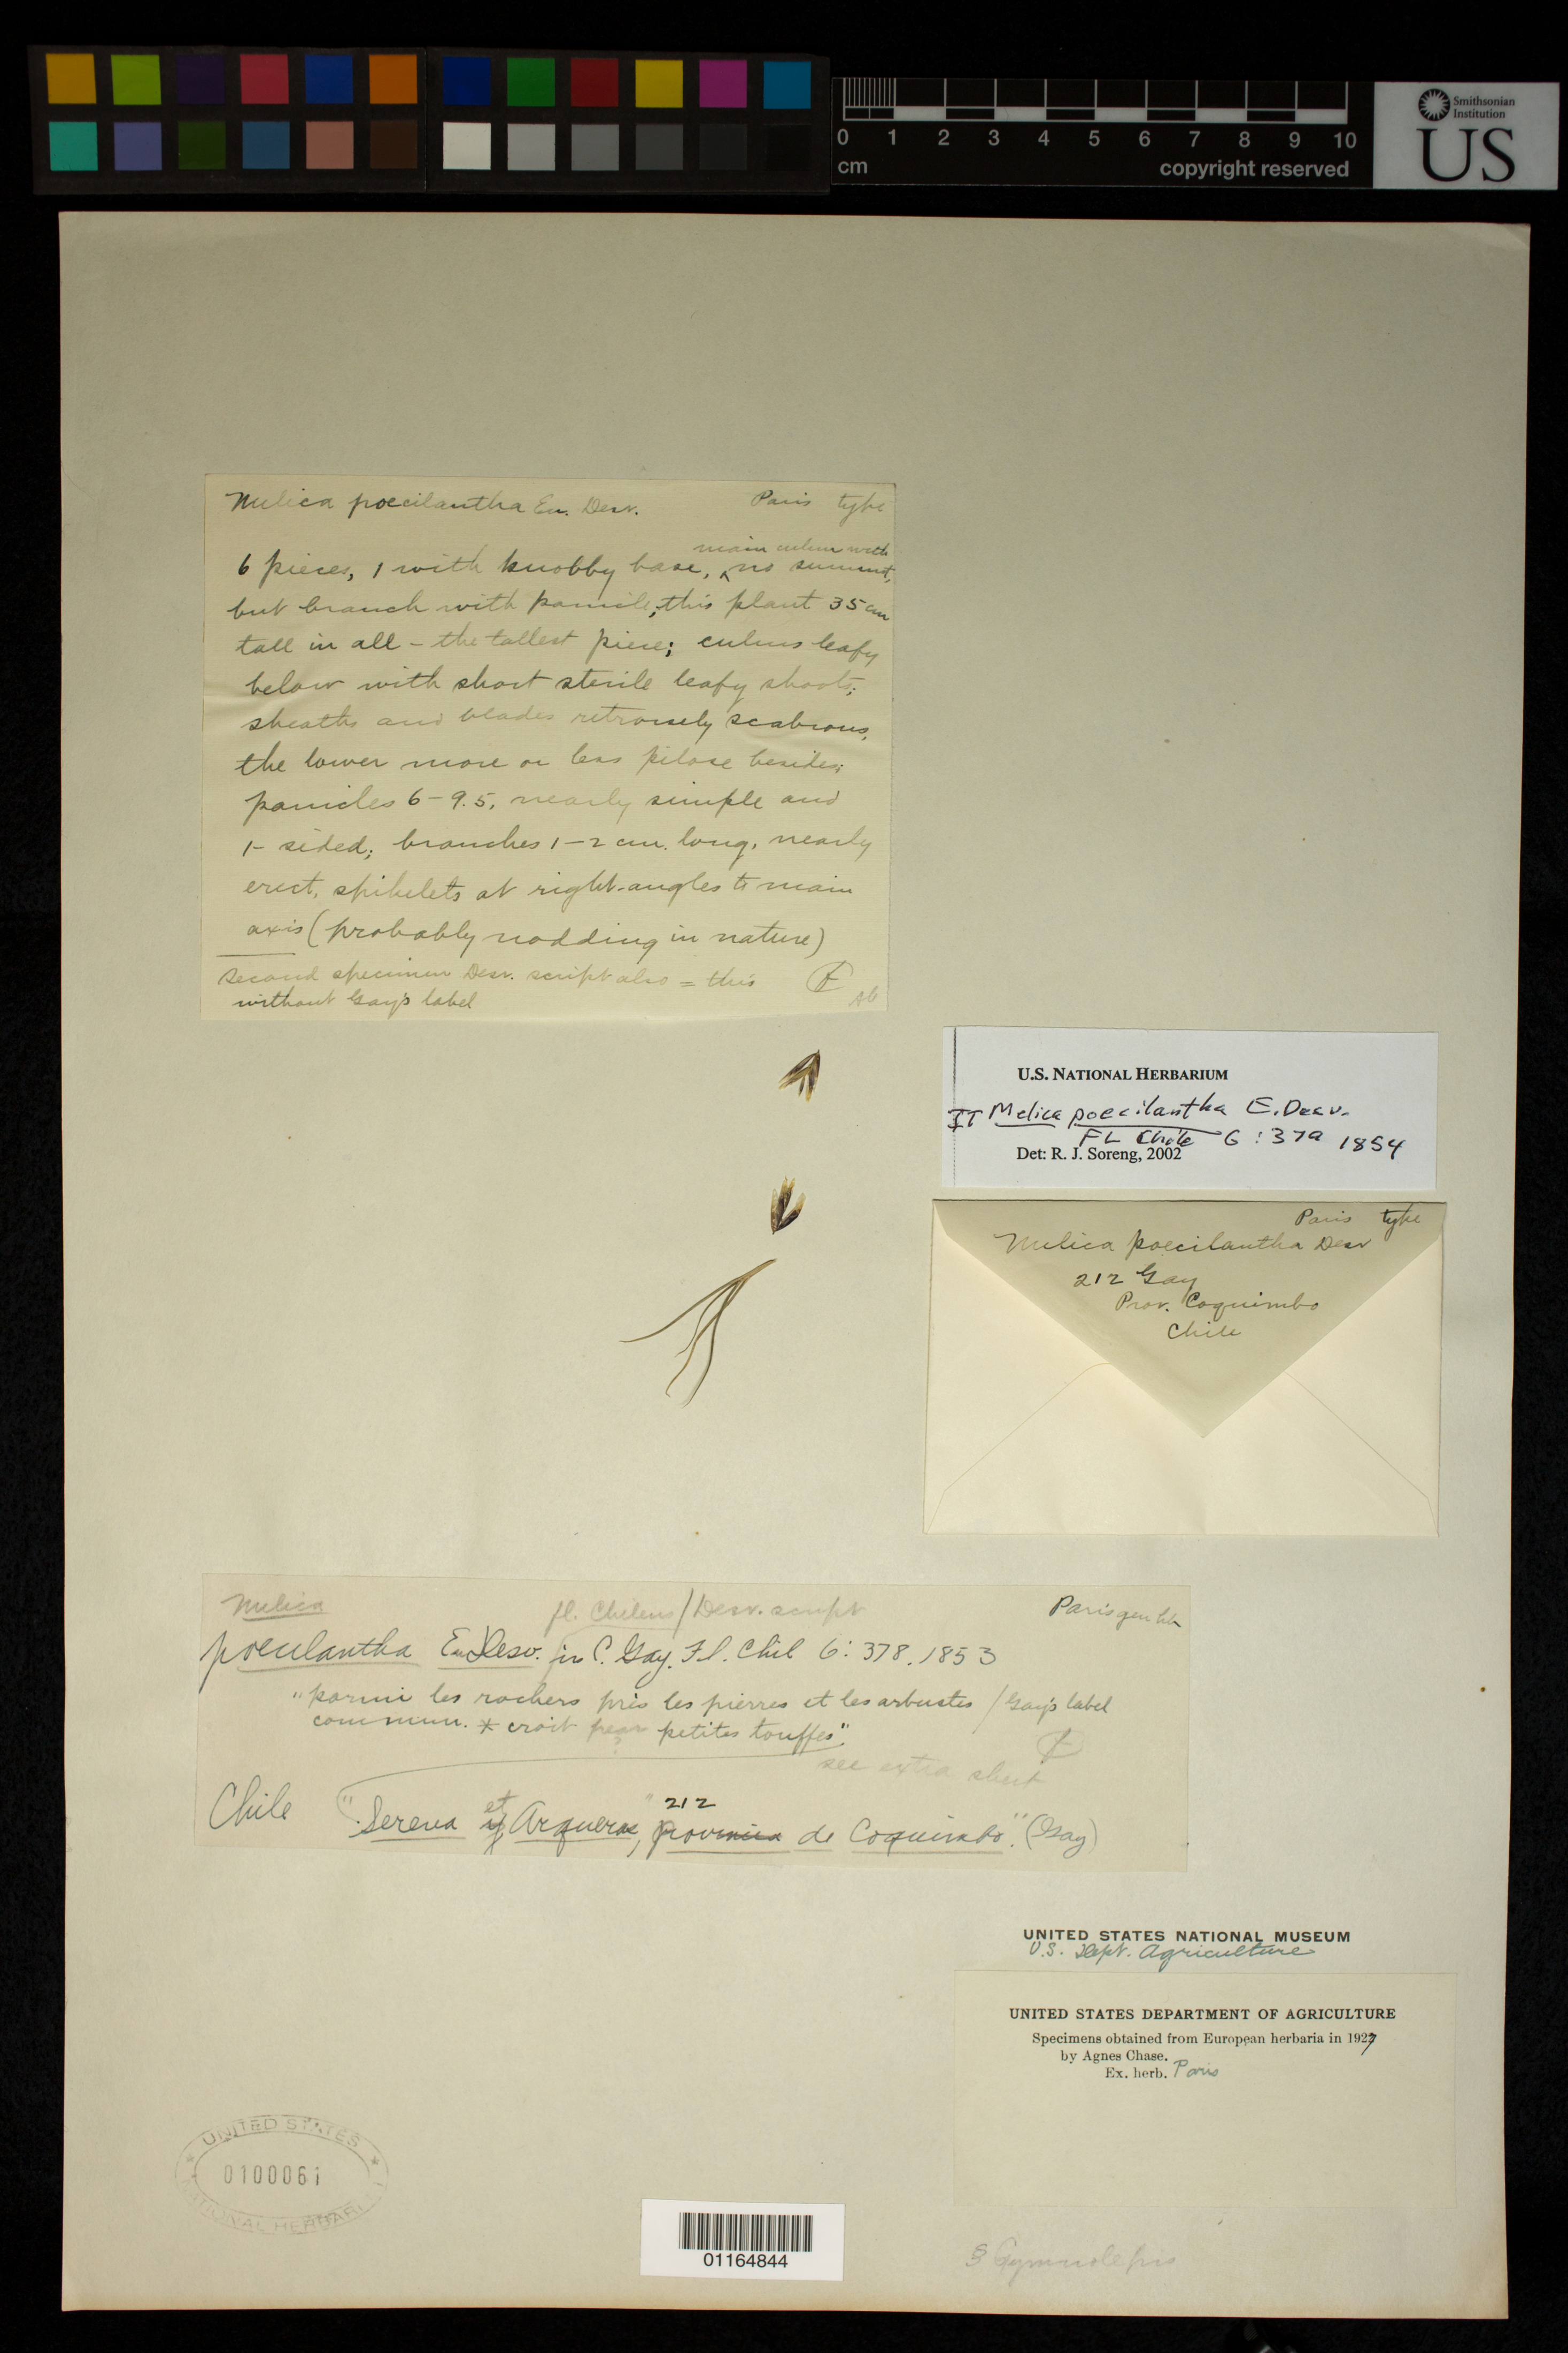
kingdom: Plantae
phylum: Tracheophyta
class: Liliopsida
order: Poales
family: Poaceae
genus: Melica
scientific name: Melica poecilantha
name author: É. Desv.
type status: Type Collection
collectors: C. Gay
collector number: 212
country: Chile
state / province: Coquimbo (IV)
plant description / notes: Fragmentary material of type specimen ex herb. Paris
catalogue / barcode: US 100061